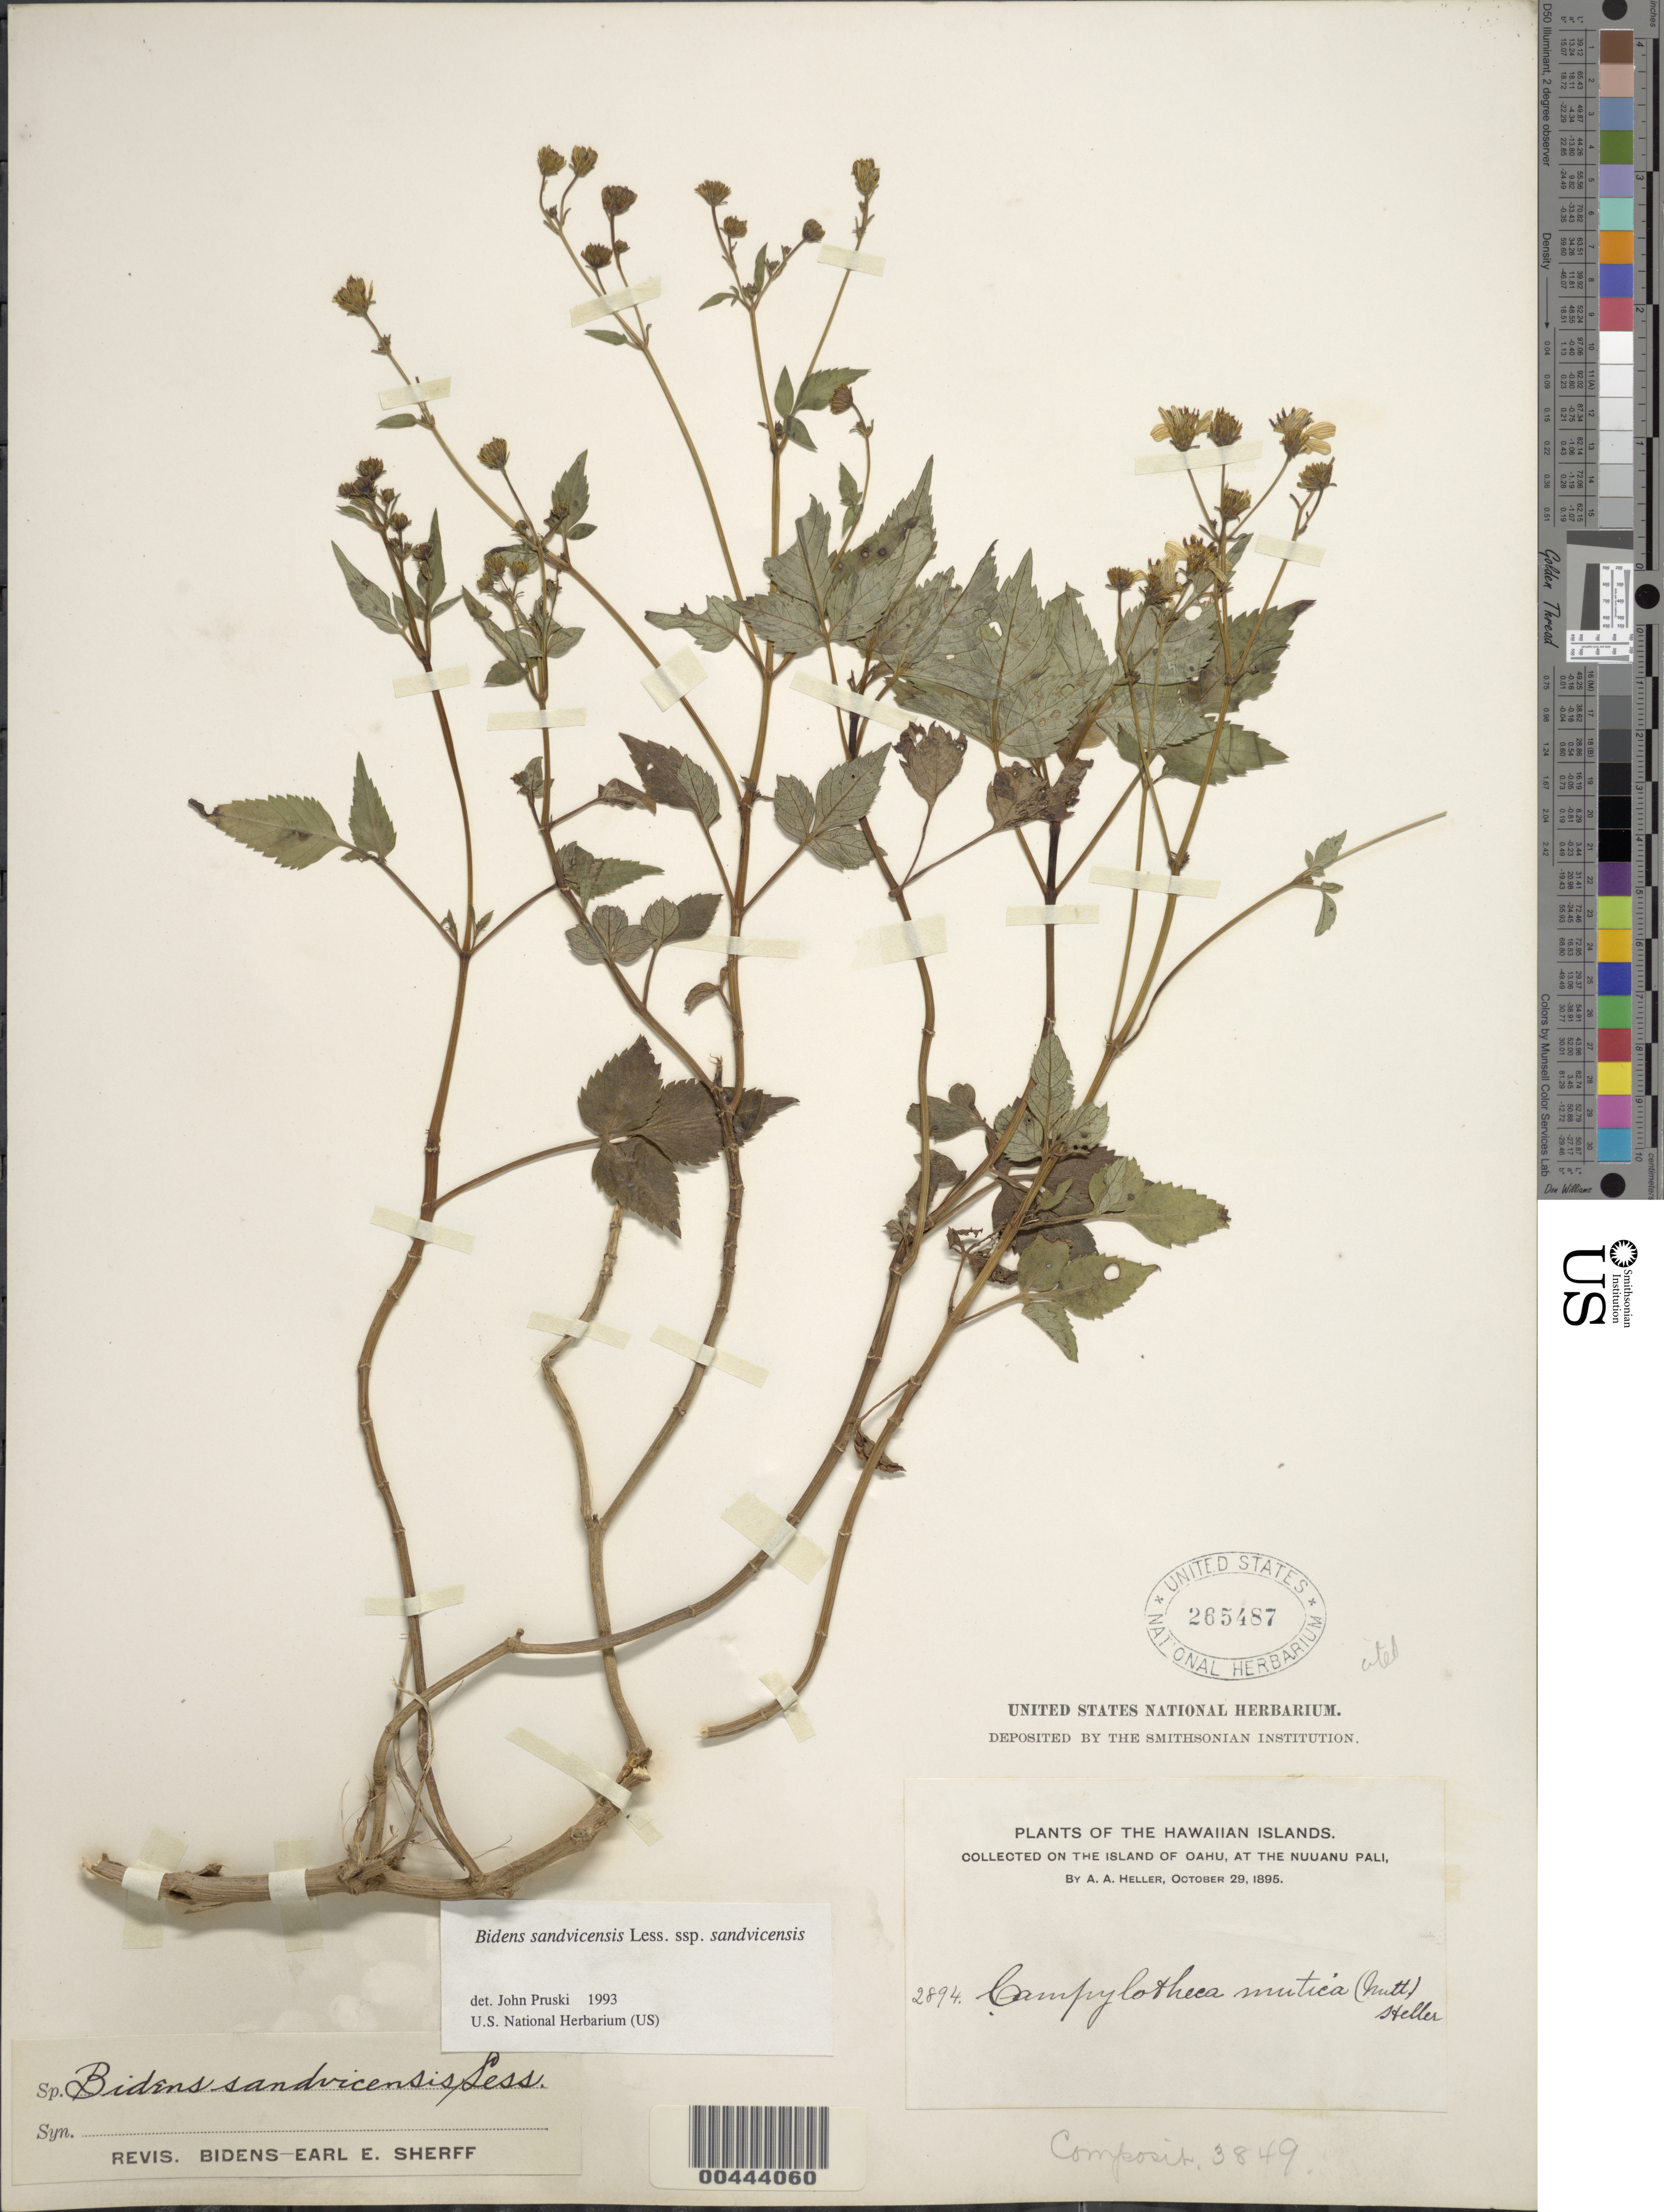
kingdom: Plantae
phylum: Tracheophyta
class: Magnoliopsida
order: Asterales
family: Asteraceae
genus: Bidens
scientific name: Bidens sandvicensis subsp. sandvicensis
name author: Less.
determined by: Pruski, J. F.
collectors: A. A. Heller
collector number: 2894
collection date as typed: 29 Oct 1895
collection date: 1895-10-29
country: United States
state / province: Hawaii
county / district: Honolulu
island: Oahu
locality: At the Nuuanu Pali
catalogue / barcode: US 265487